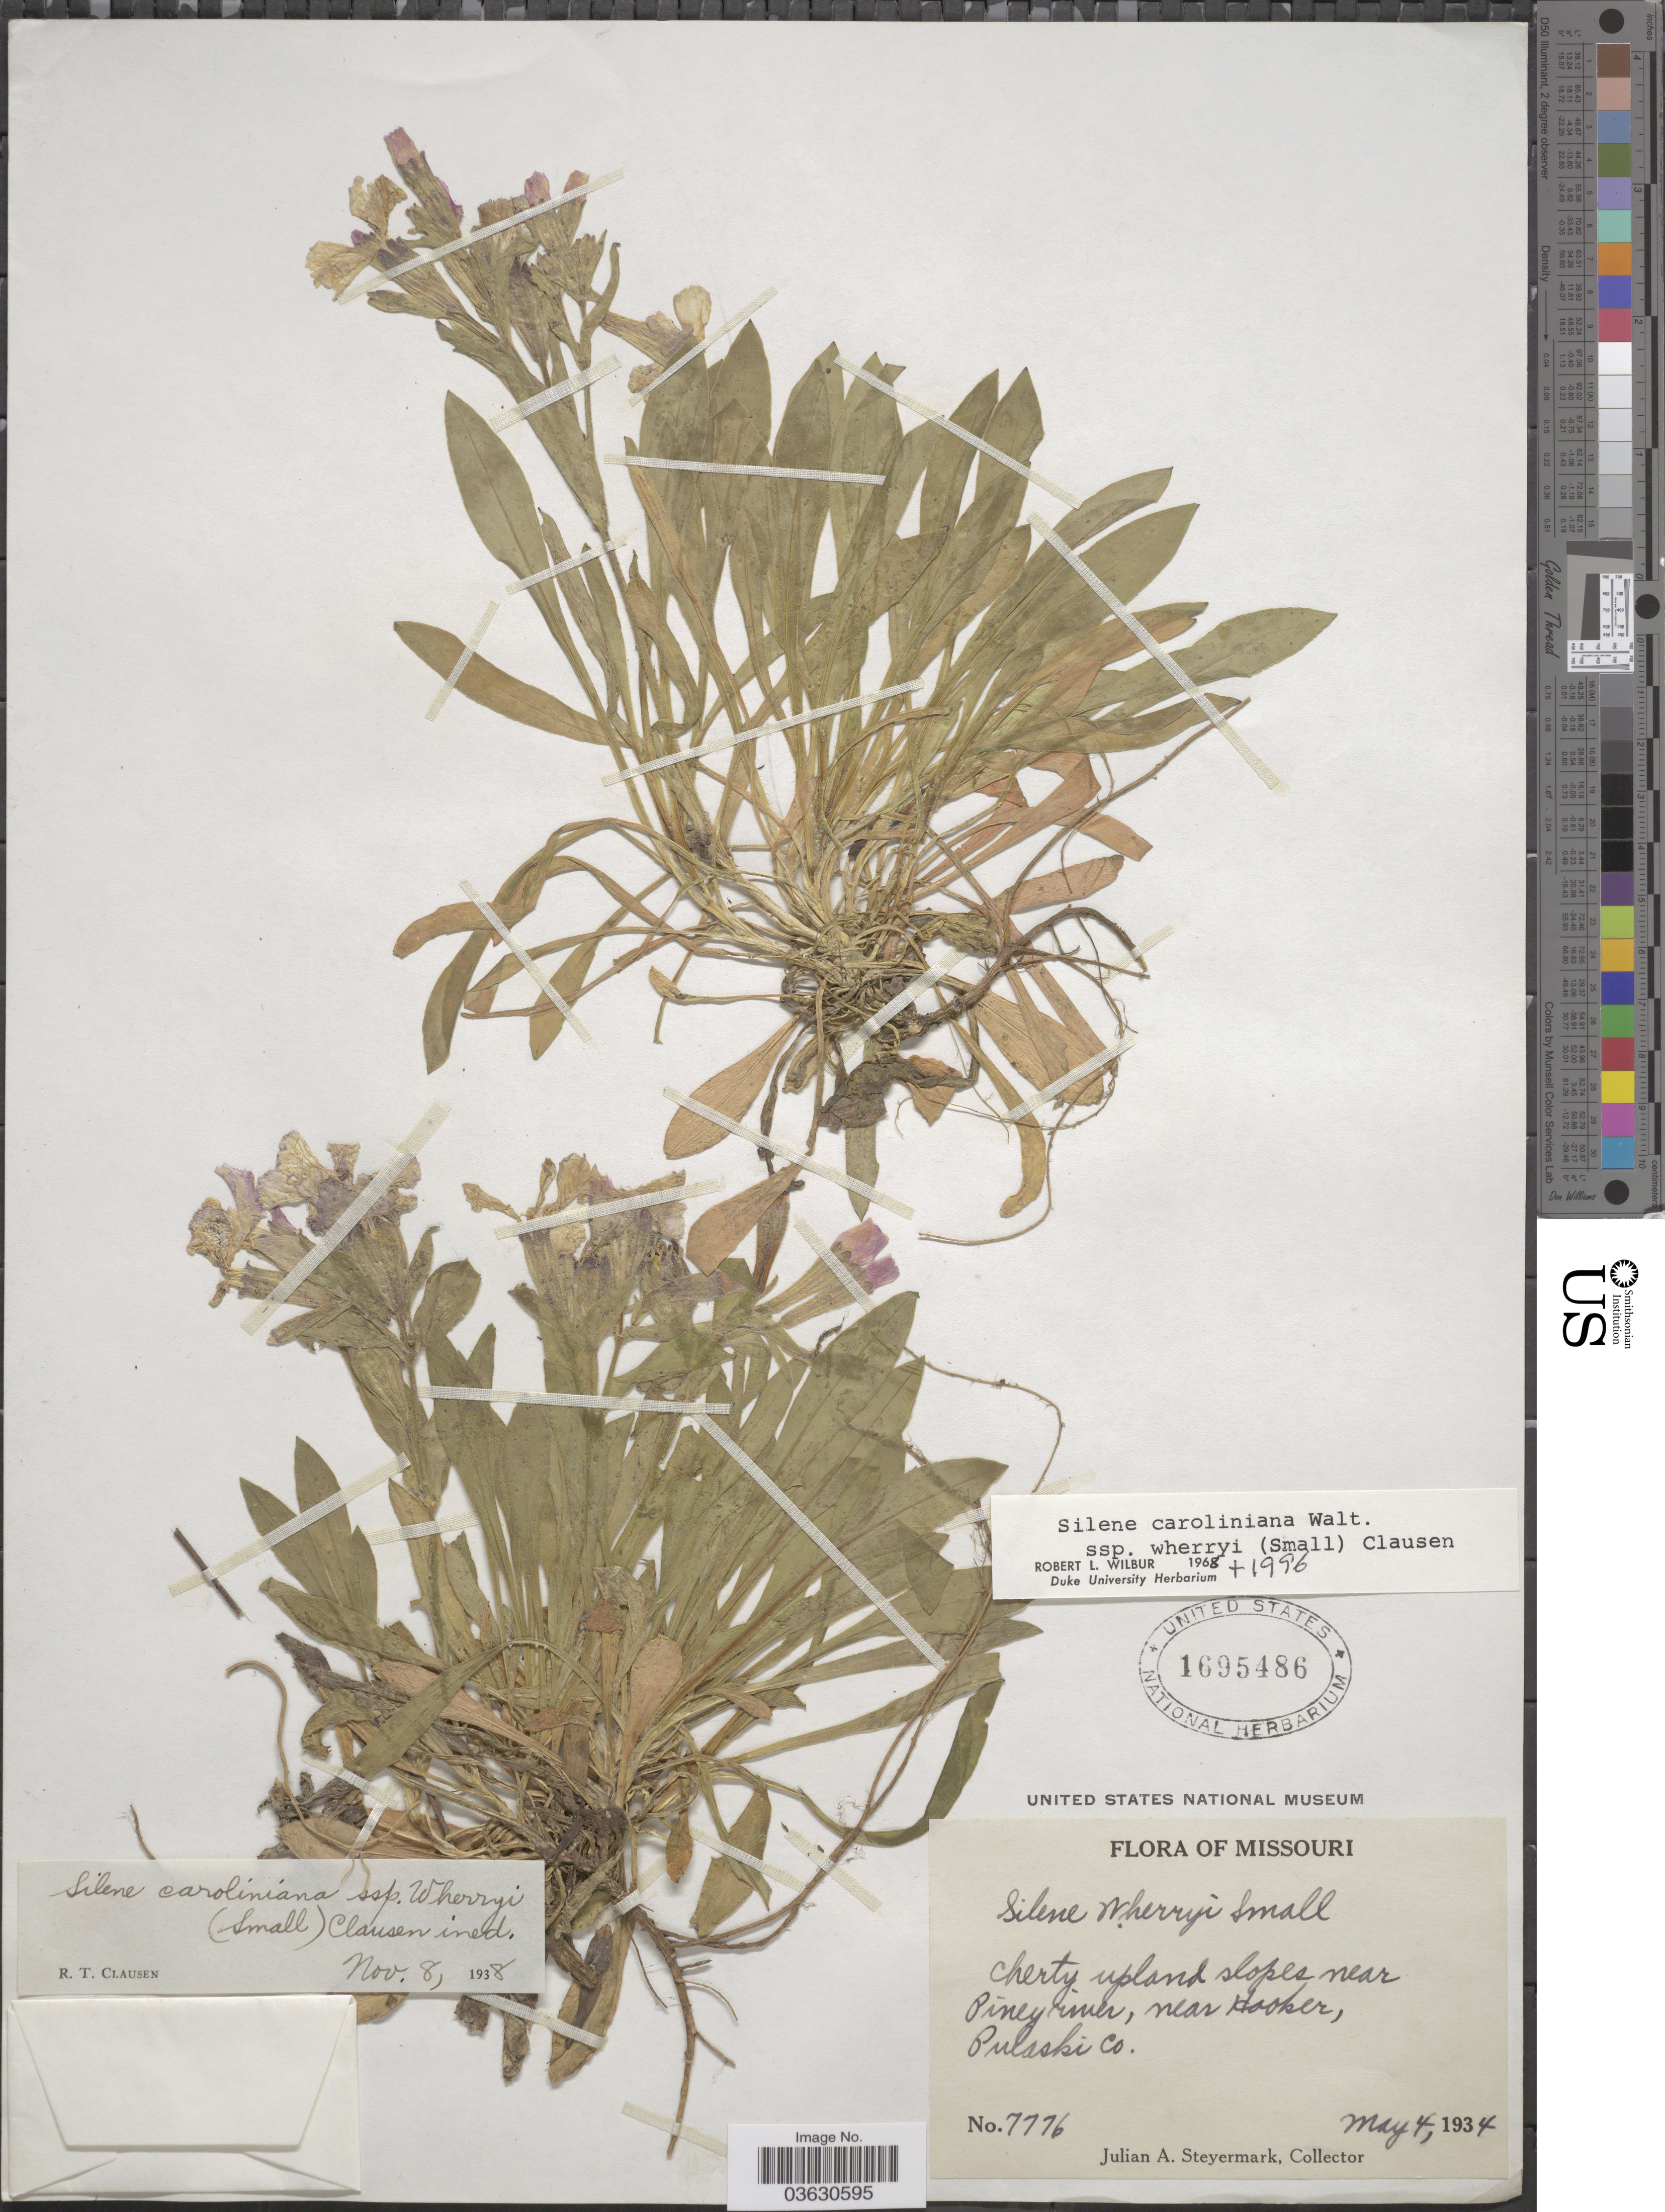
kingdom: Plantae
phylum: Tracheophyta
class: Magnoliopsida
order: Caryophyllales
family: Caryophyllaceae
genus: Silene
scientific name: Silene caroliniana subsp. wherryi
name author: Walter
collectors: J. Steyermark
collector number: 7776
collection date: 1934-05-04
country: United States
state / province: Missouri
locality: Cherty upland slopes near Piney river, near Hooker, Pulaski Co.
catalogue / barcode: US 1695486